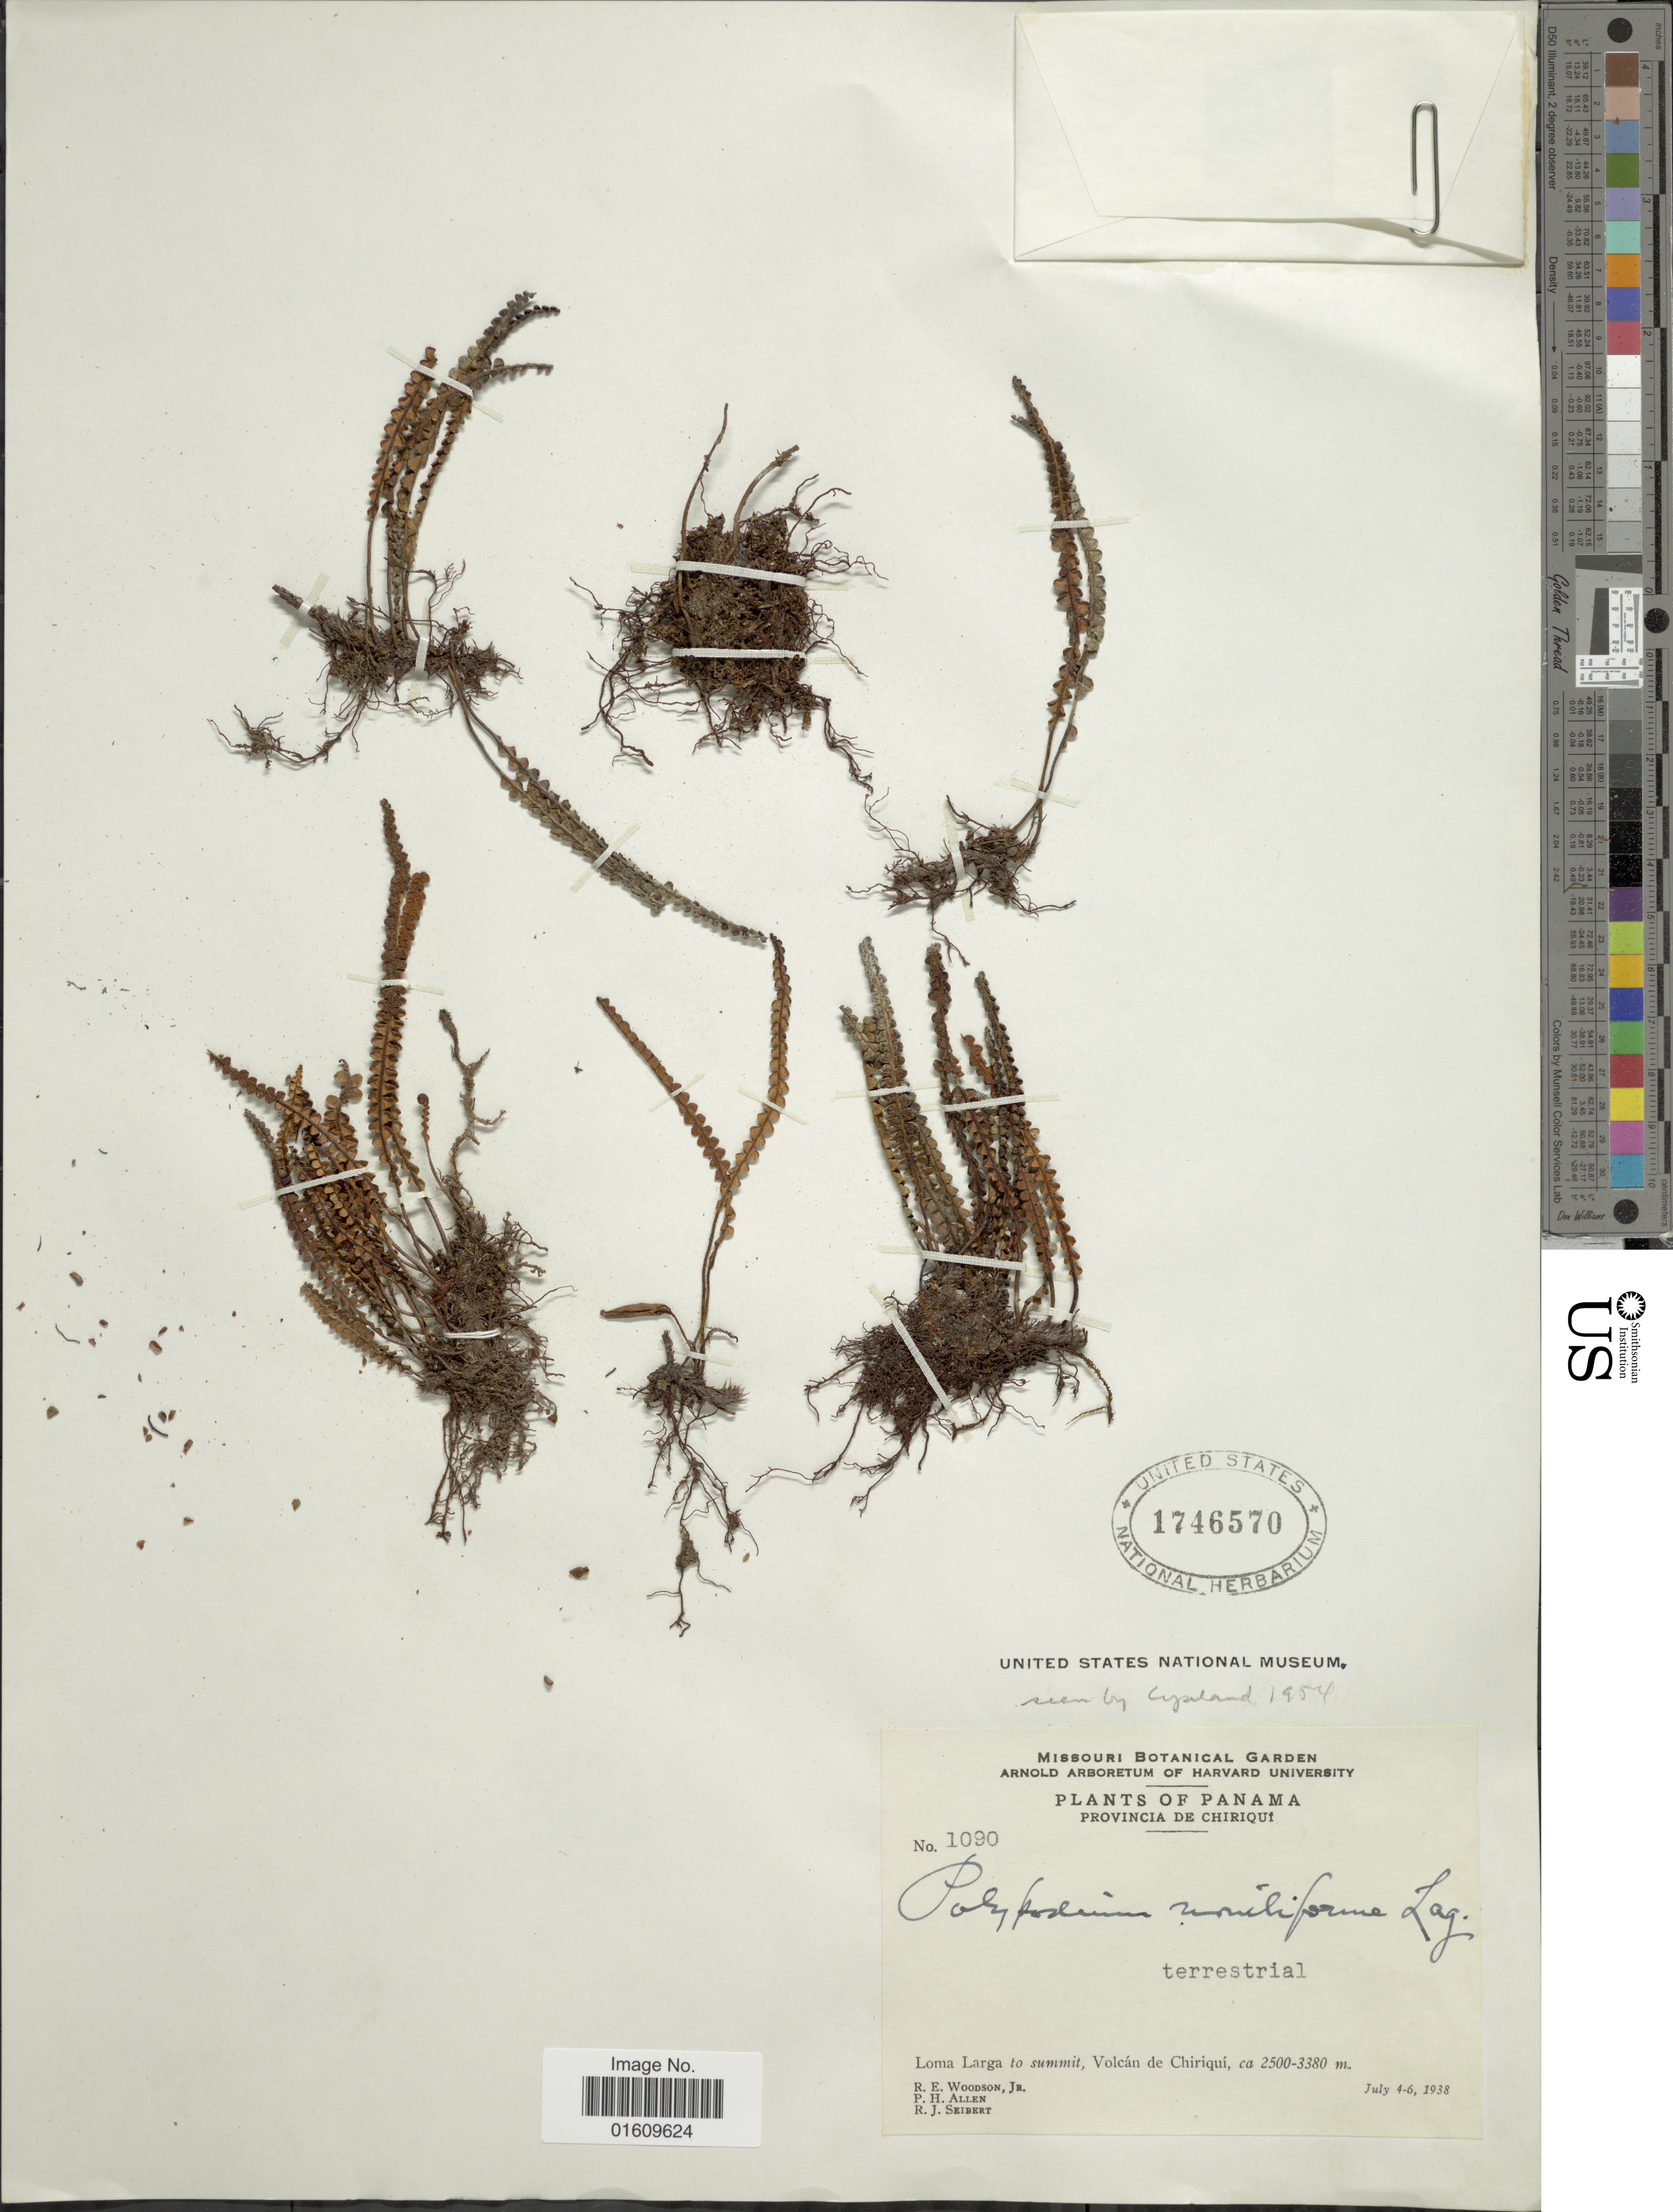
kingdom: Plantae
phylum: Tracheophyta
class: Polypodiopsida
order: Polypodiales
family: Polypodiaceae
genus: Melpomene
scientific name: Melpomene moniliformis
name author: (Lag. ex Sw.) A.R. Sm. & R.C. Moran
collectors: R. E. Woodson, P. H. Allen & R. J. Seibert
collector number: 1090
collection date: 1938-07-04/1938-07-06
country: Panama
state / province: Chiriqui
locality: Provincia de Chiriqui, terrestrial, Loma Larga to summit, Volcan de Chiriqui.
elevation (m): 2500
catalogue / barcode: US 1746570